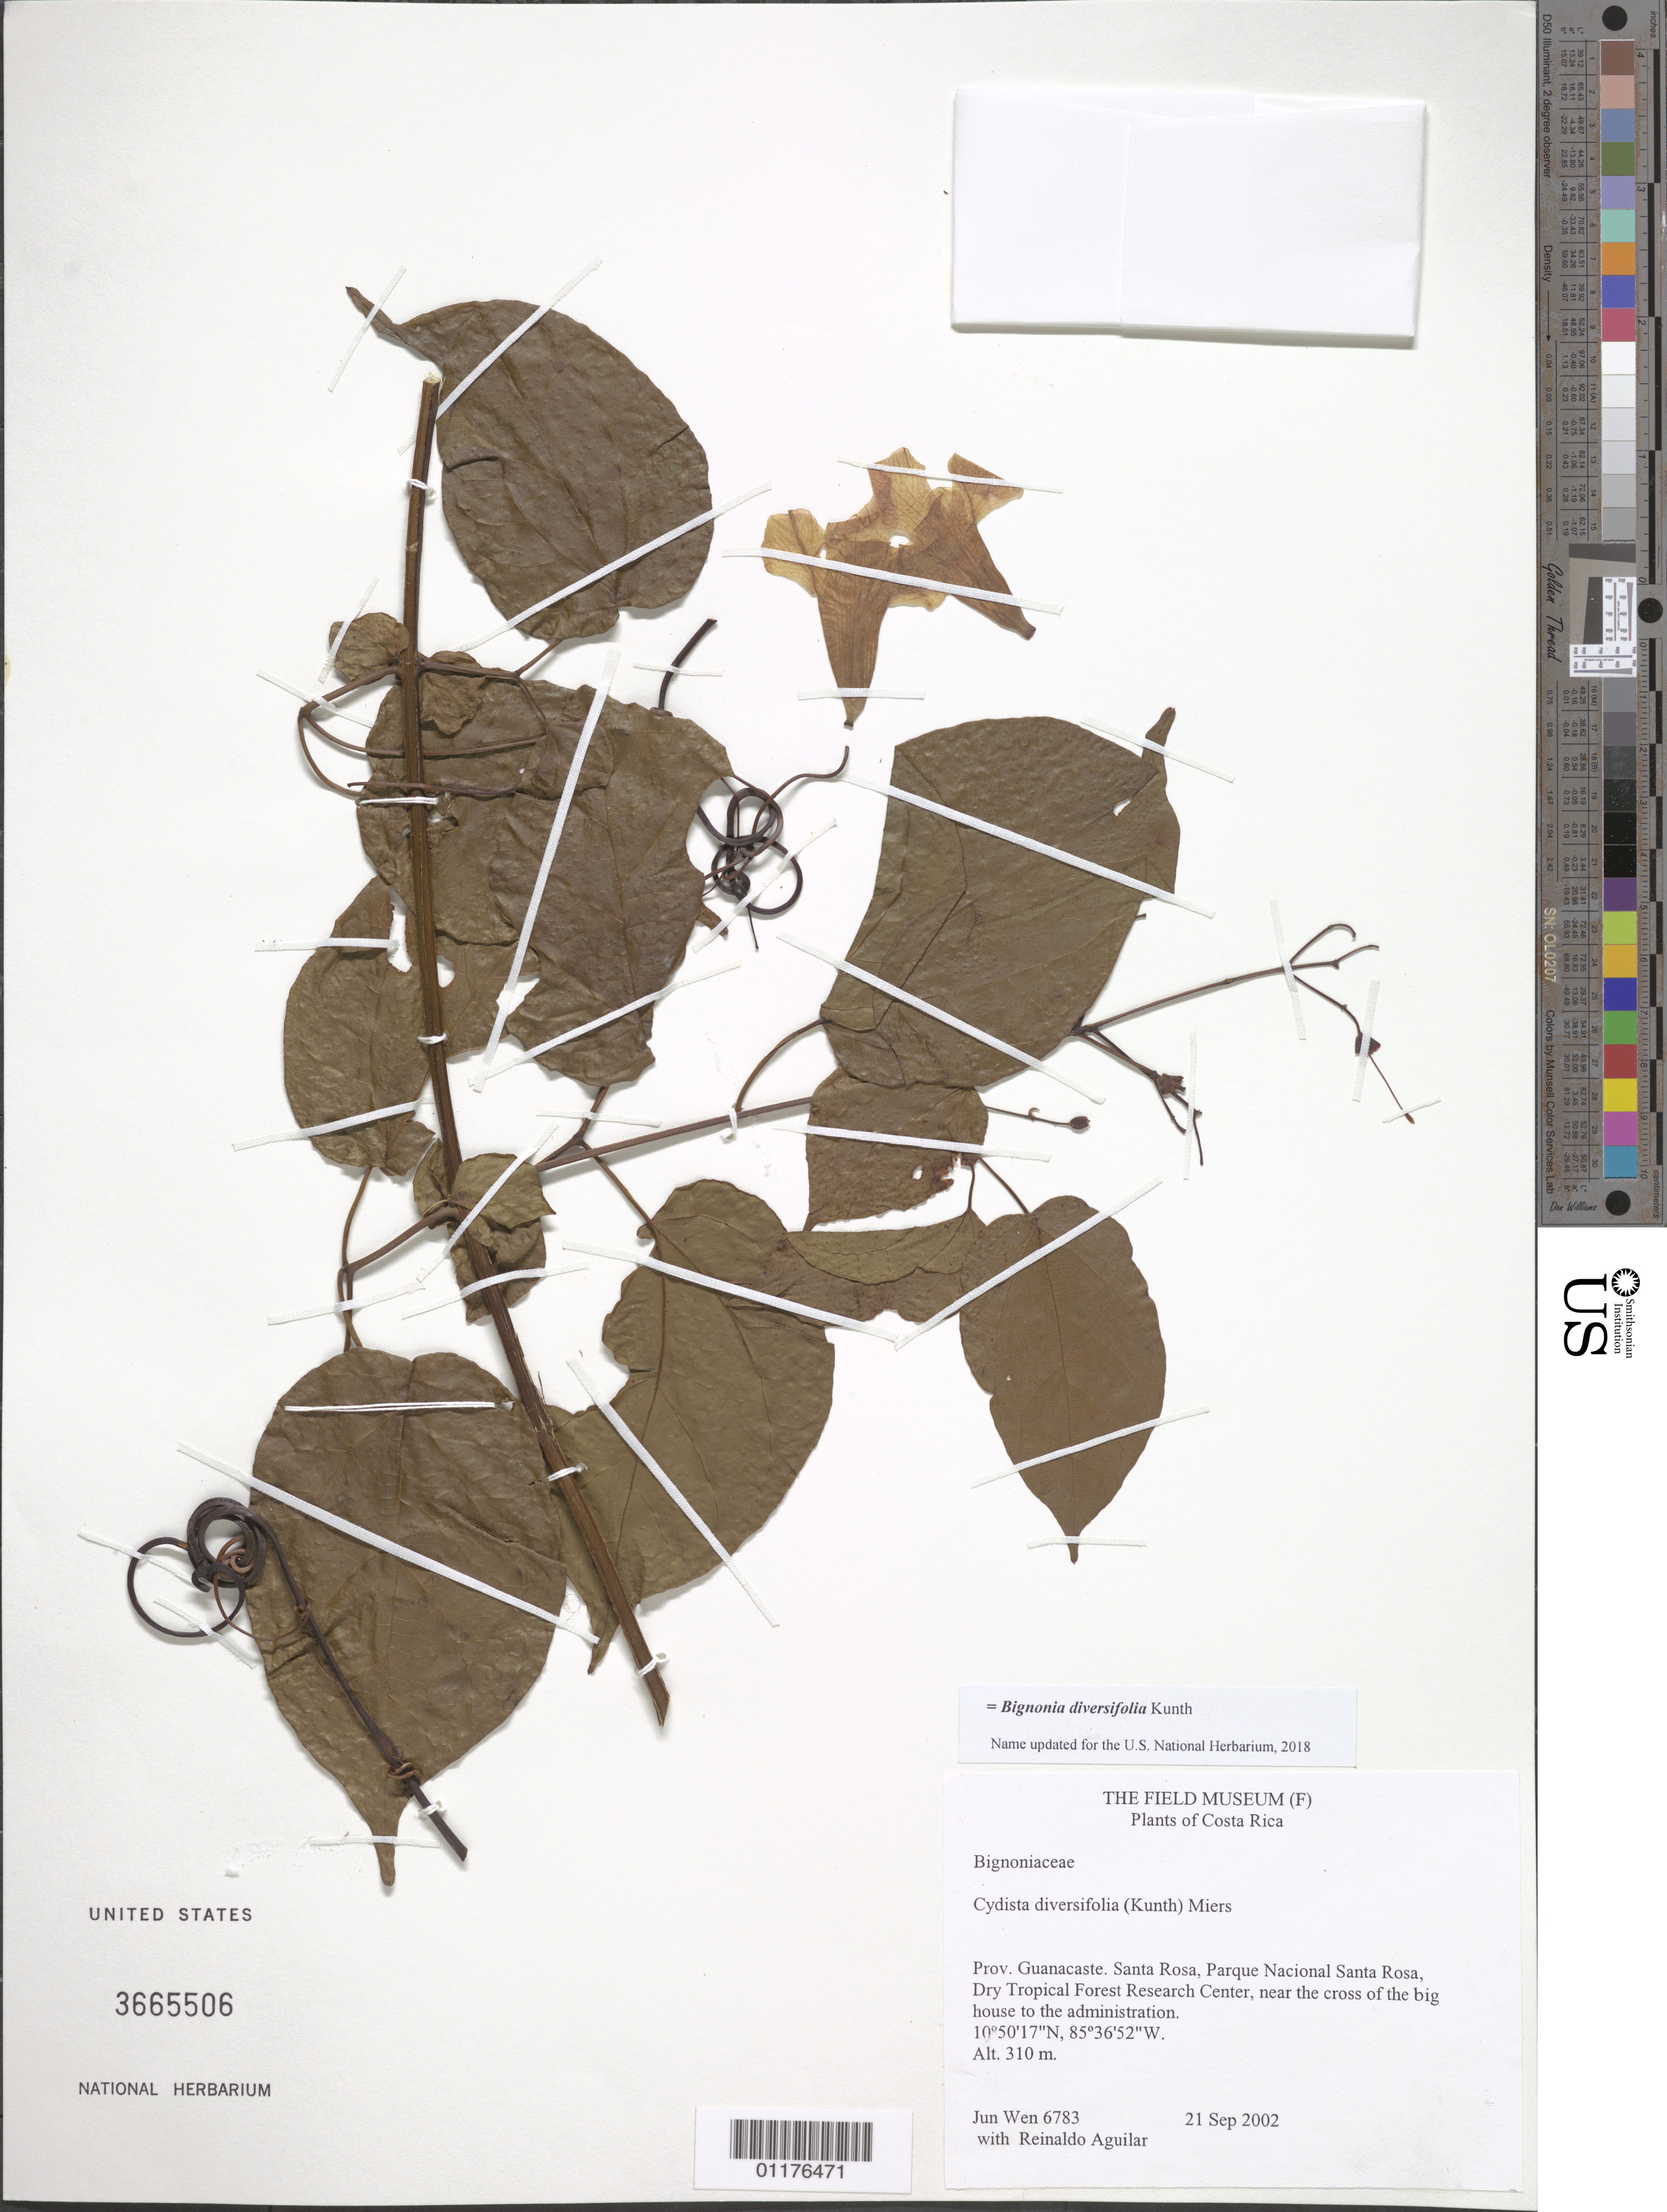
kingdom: Plantae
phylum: Tracheophyta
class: Magnoliopsida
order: Lamiales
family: Bignoniaceae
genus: Bignonia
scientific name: Bignonia diversifolia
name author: Kunth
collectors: J. Wen & R. Aguilar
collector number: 6783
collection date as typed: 21 Sep 2002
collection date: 2002-09-21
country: Costa Rica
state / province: Guanacaste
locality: Santa Rosa, Parque Nacional Santa Rosa, Dry Tropical Forest Research Center, near the cross of the big house to the administration.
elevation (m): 310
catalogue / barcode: US 3665506